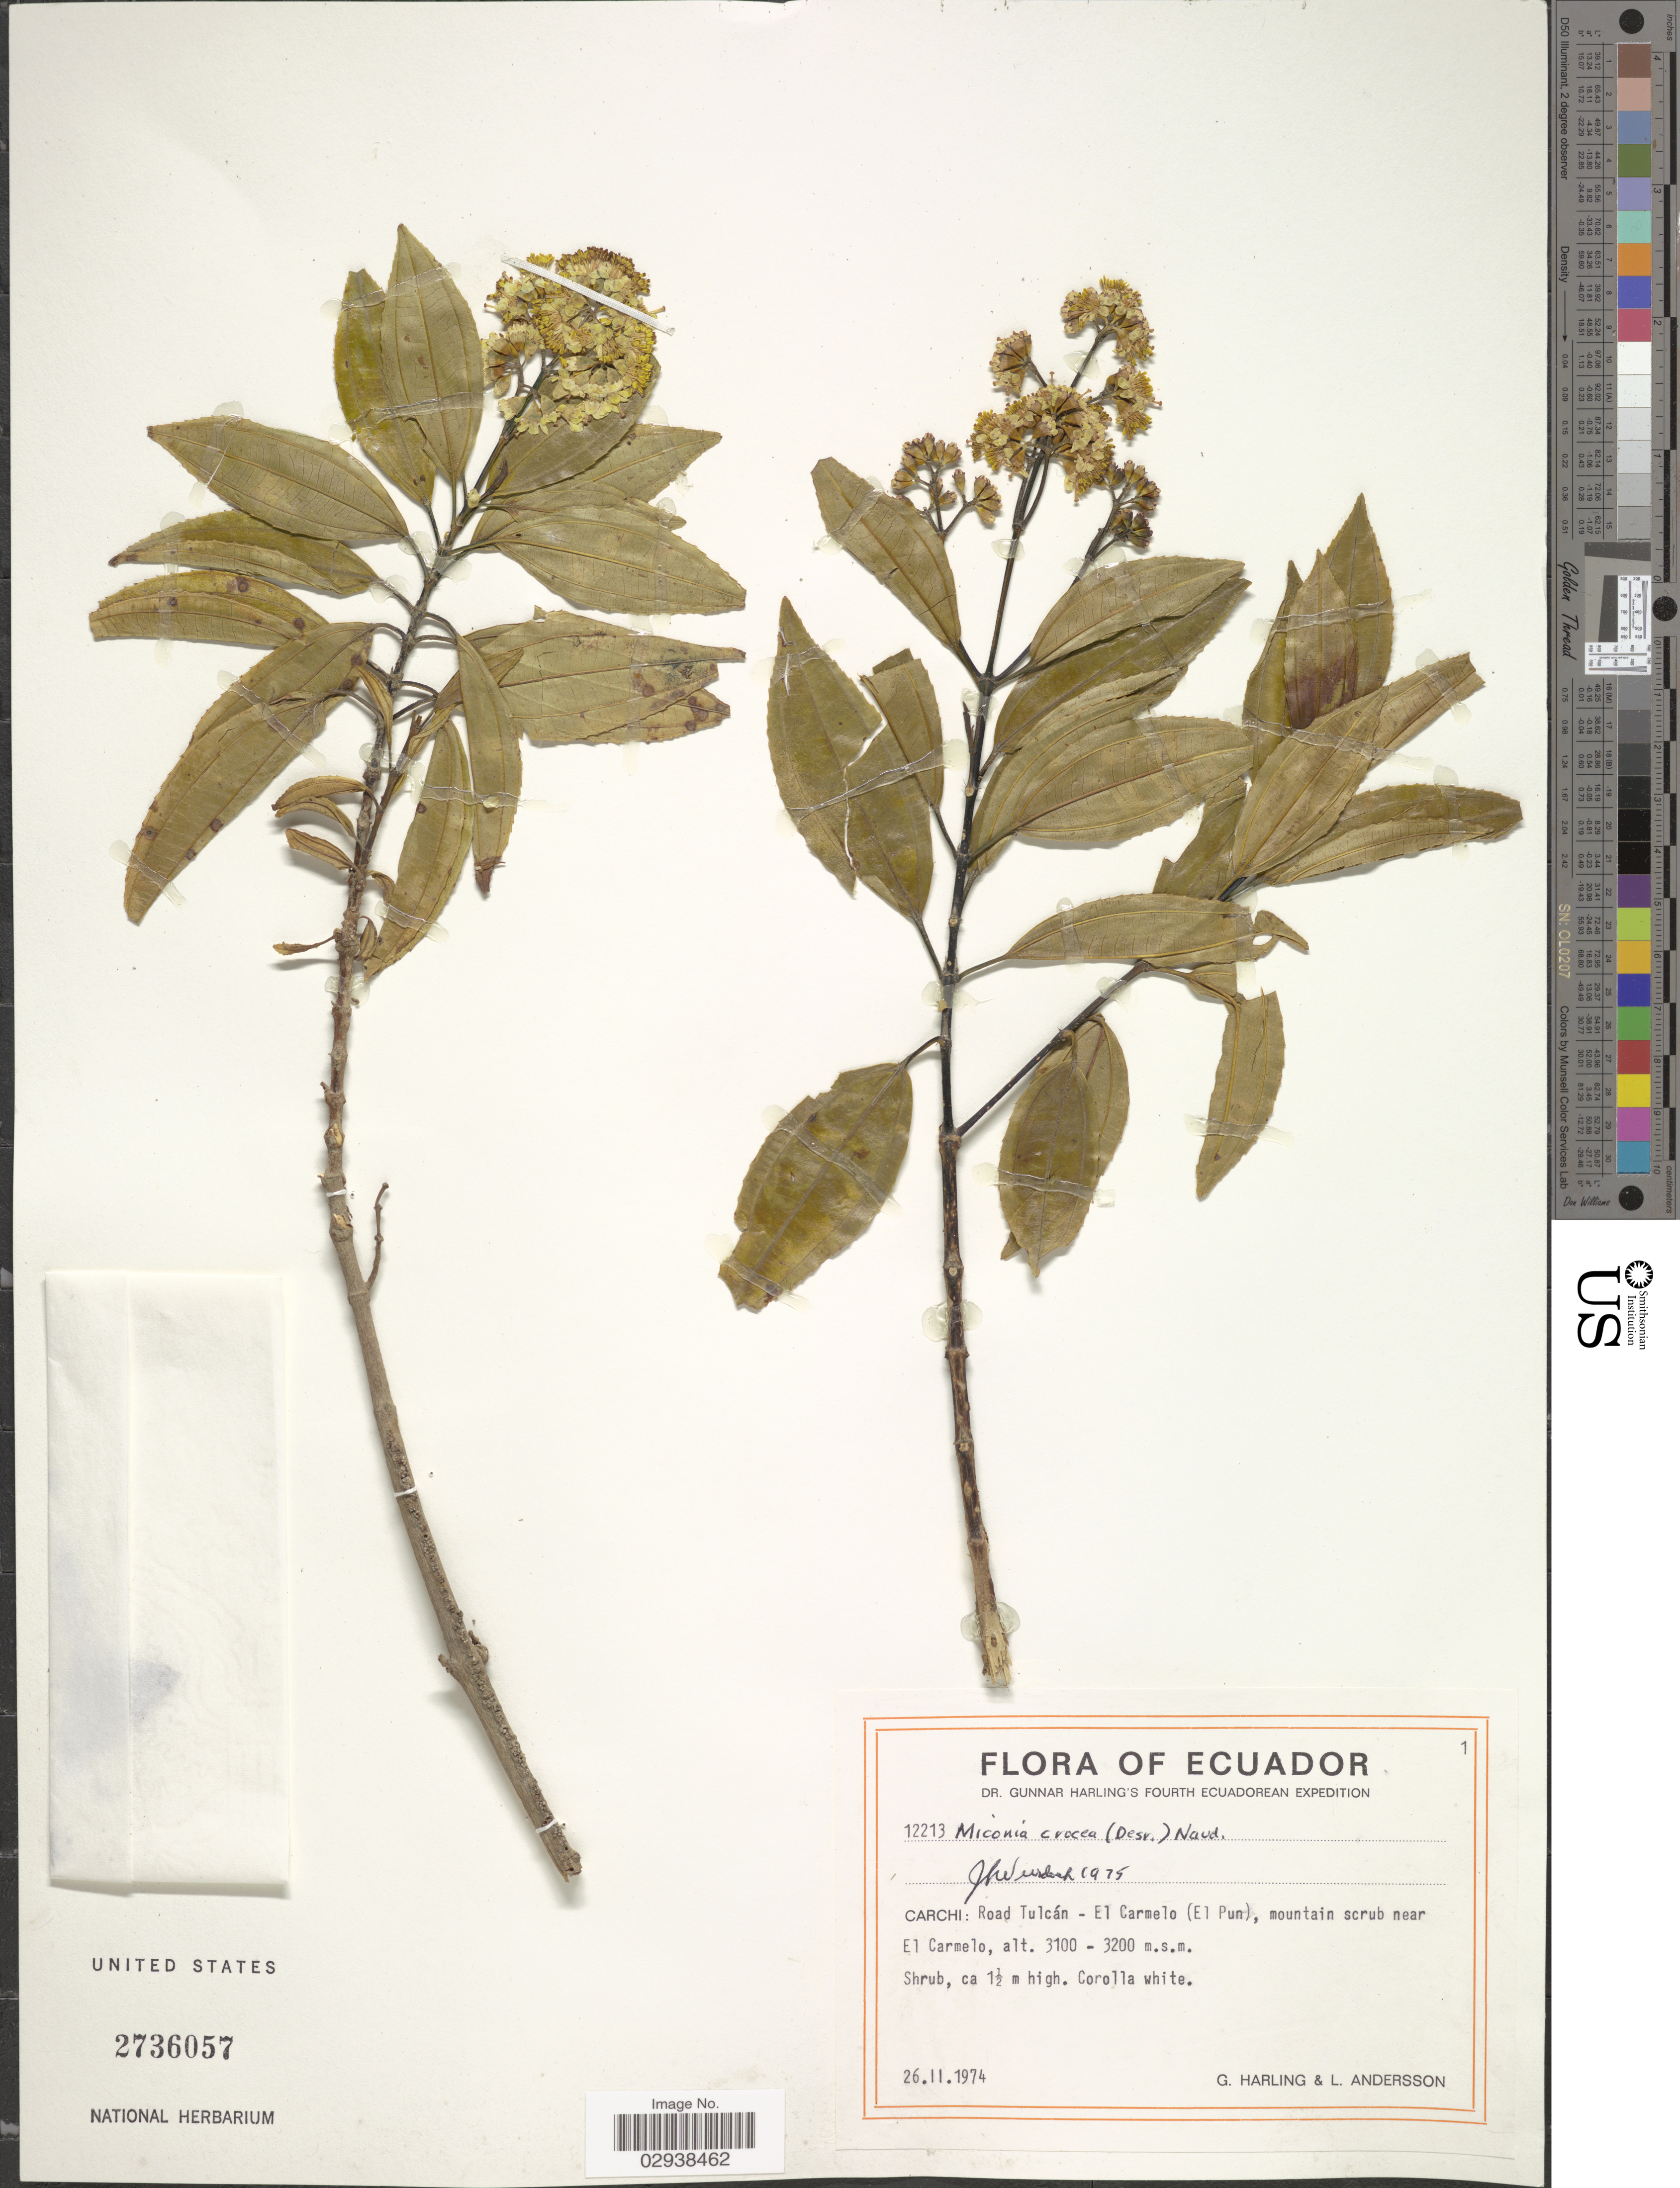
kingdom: Plantae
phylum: Tracheophyta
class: Magnoliopsida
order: Myrtales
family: Melastomataceae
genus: Miconia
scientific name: Miconia crocea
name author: (Desr.) Naudin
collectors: G. Harling & L. Andersson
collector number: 12213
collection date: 1974-11-26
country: Ecuador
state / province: Carchi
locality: Carchi: Road Tulcán - El Carmelo (El Pun), mountain scrub near El Carmelo.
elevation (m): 3100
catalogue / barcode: US 2736057